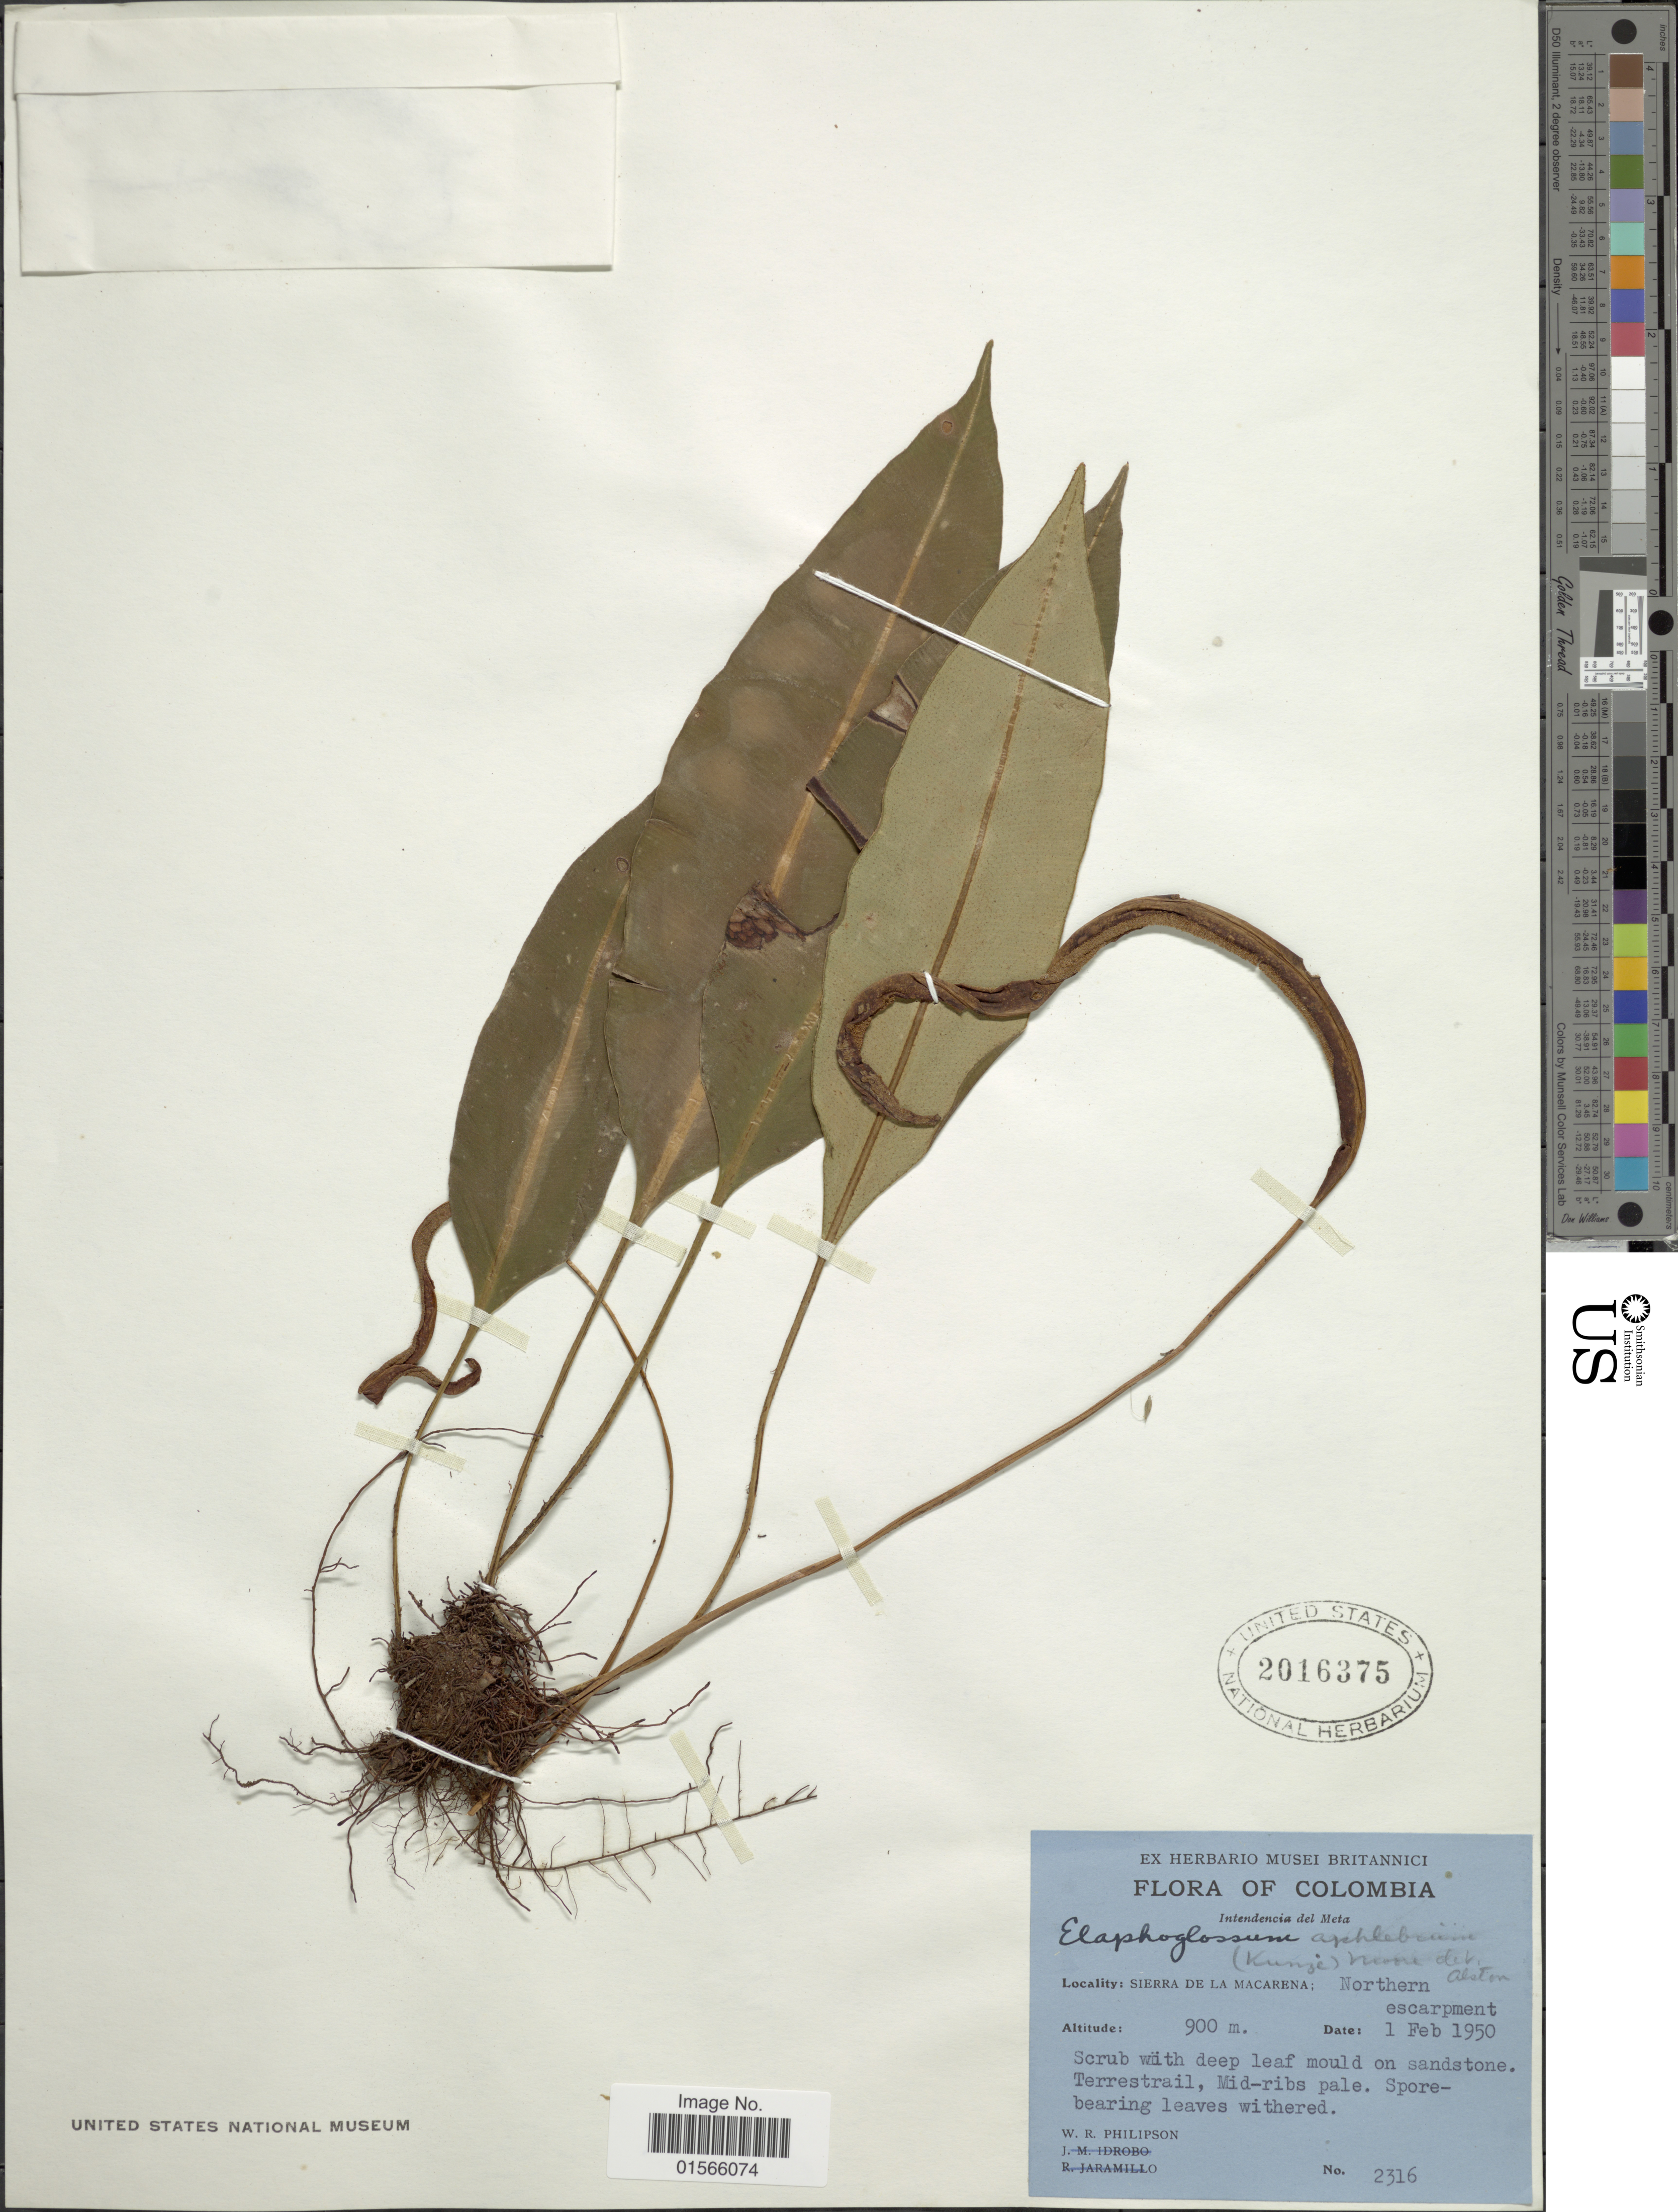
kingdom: Plantae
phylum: Tracheophyta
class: Polypodiopsida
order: Polypodiales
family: Dryopteridaceae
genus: Elaphoglossum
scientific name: Elaphoglossum aphlebium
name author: T. Moore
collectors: W. R. Philipson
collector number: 2316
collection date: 1950-02-01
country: Colombia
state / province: Meta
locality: Intendencia del Meta, Sierra de La Macarena; Northern escarpment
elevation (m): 900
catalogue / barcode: US 2016375